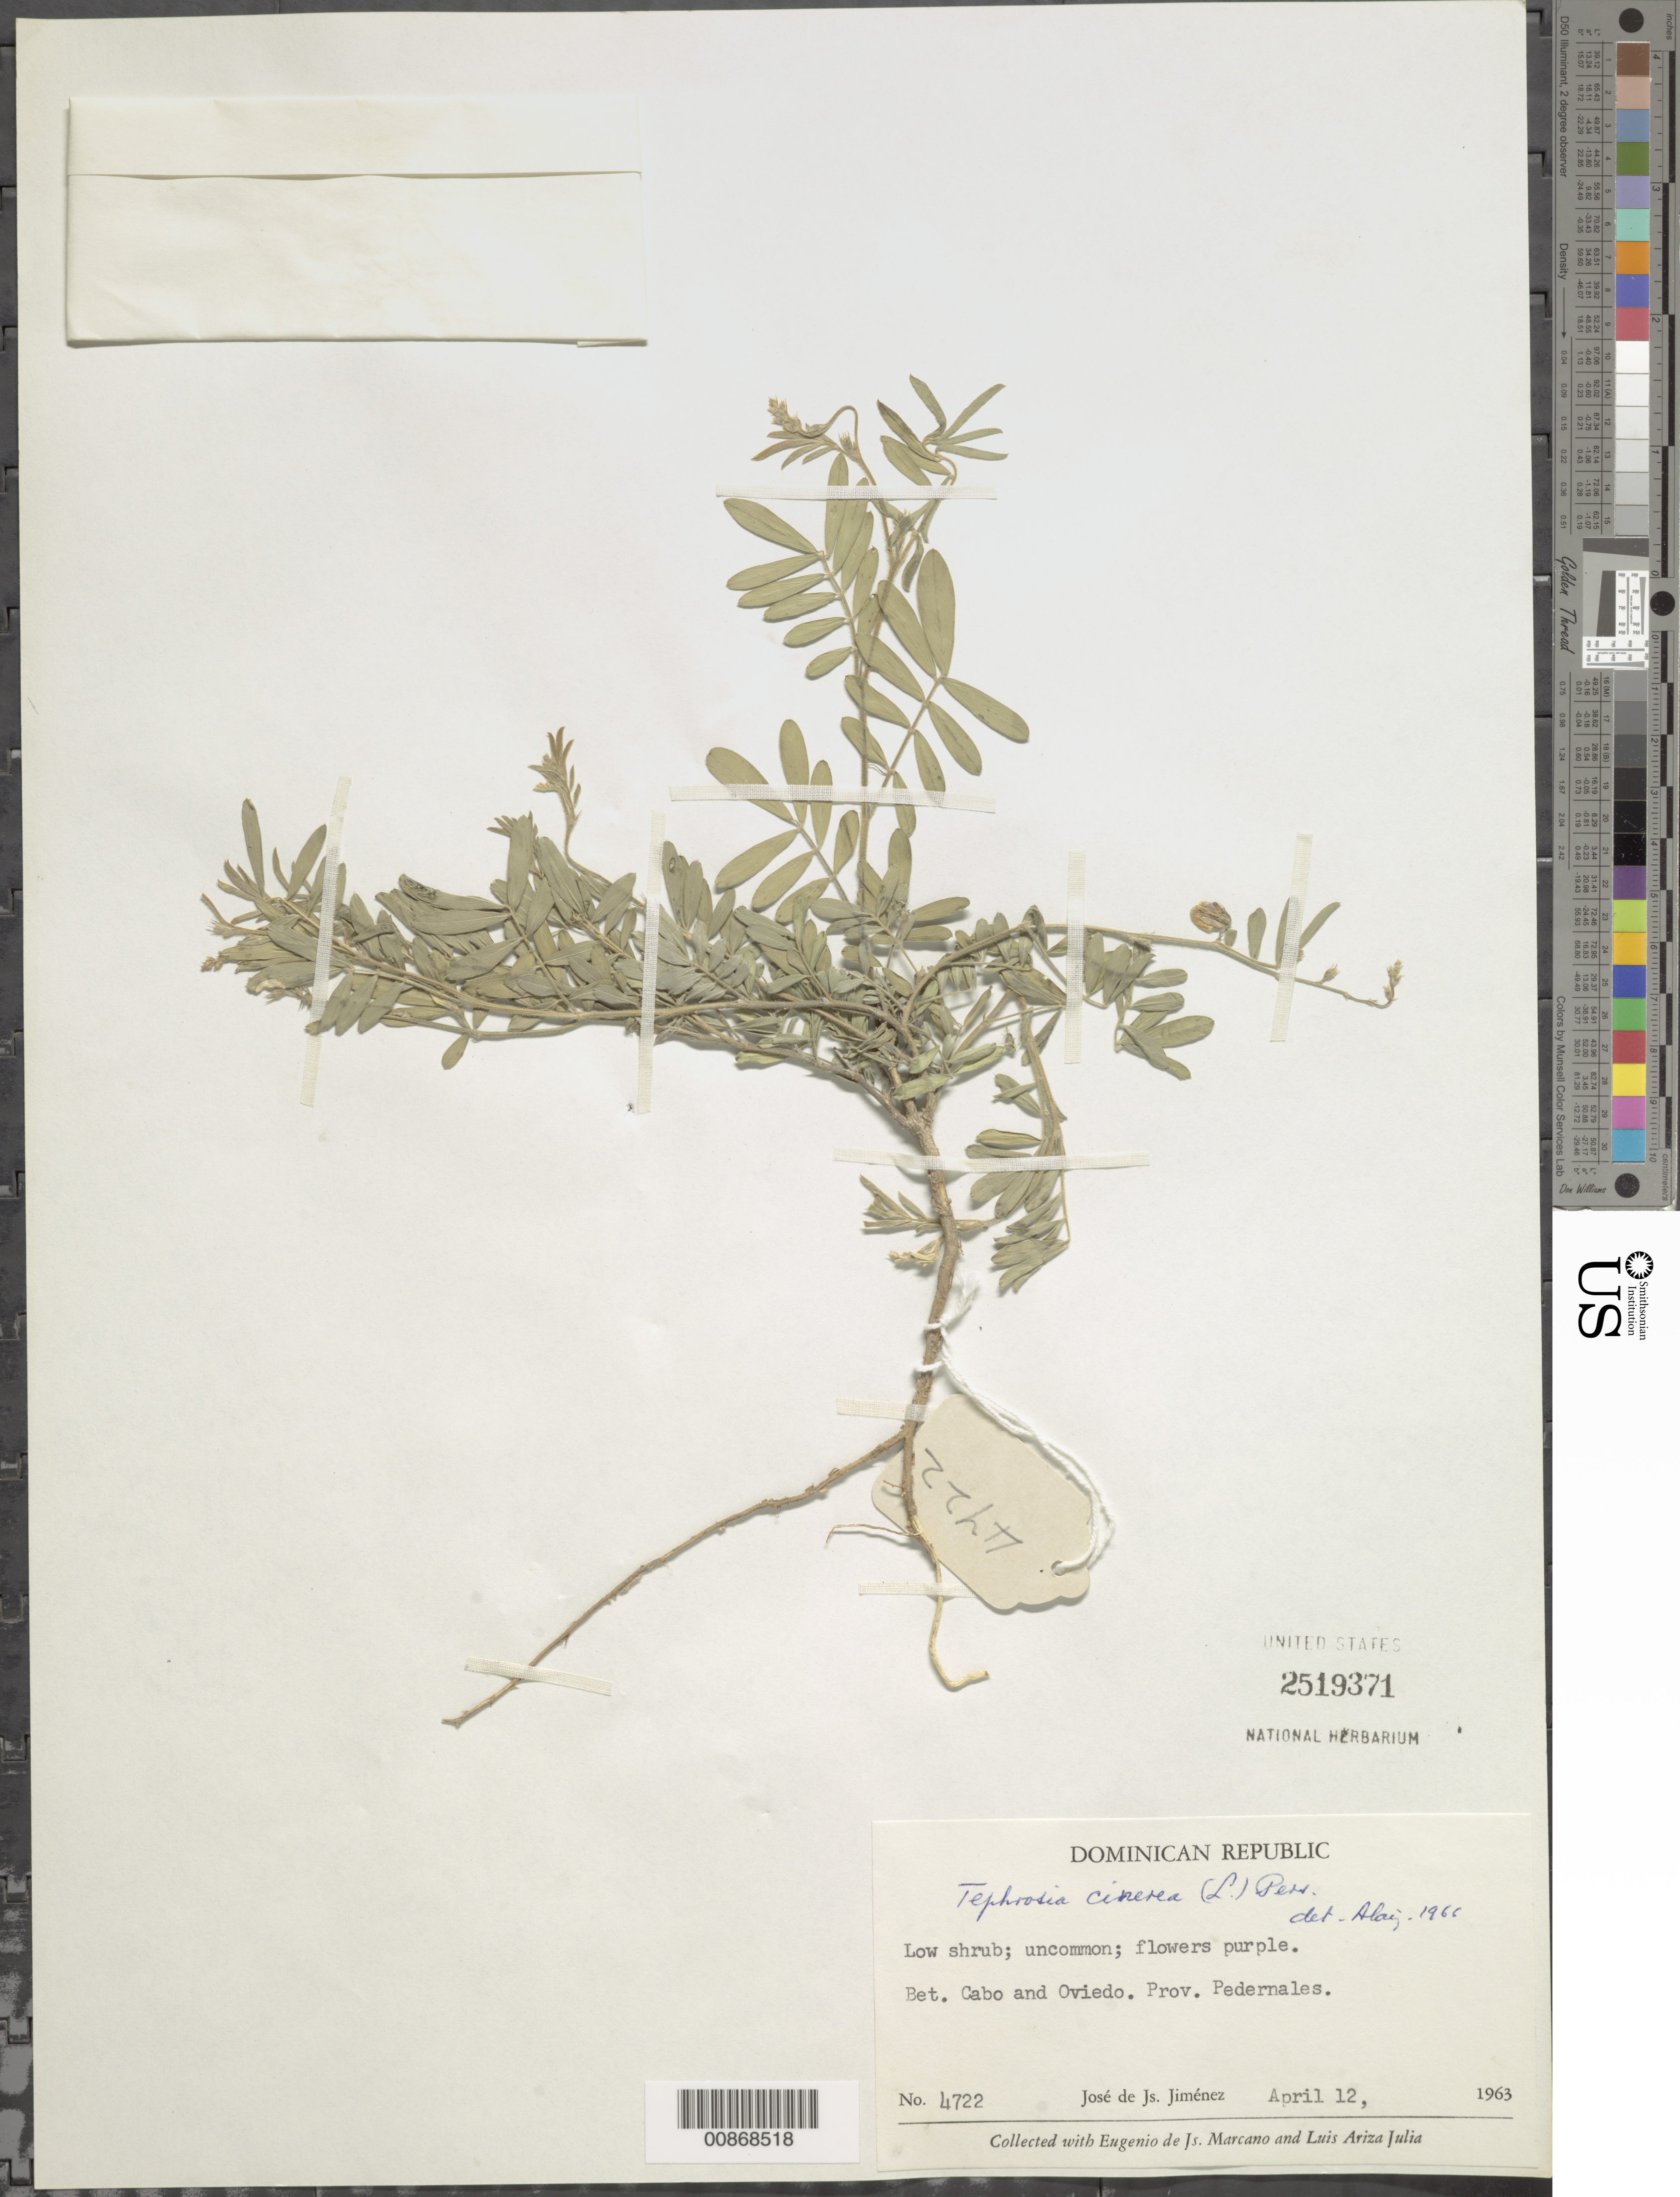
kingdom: Plantae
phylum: Tracheophyta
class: Magnoliopsida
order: Fabales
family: Fabaceae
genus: Tephrosia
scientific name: Tephrosia cinerea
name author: (L.) Pers.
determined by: Liogier, Alain H.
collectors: J. J. Jiménez Almonte, E. J. Marcano F. & L. Ariza-Julia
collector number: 4722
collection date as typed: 12 Apr 1963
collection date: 1963-04-12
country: Dominican Republic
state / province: Pedernales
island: Hispaniola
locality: Between Cabo Rojo and Oviedo.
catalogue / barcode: US 2519371